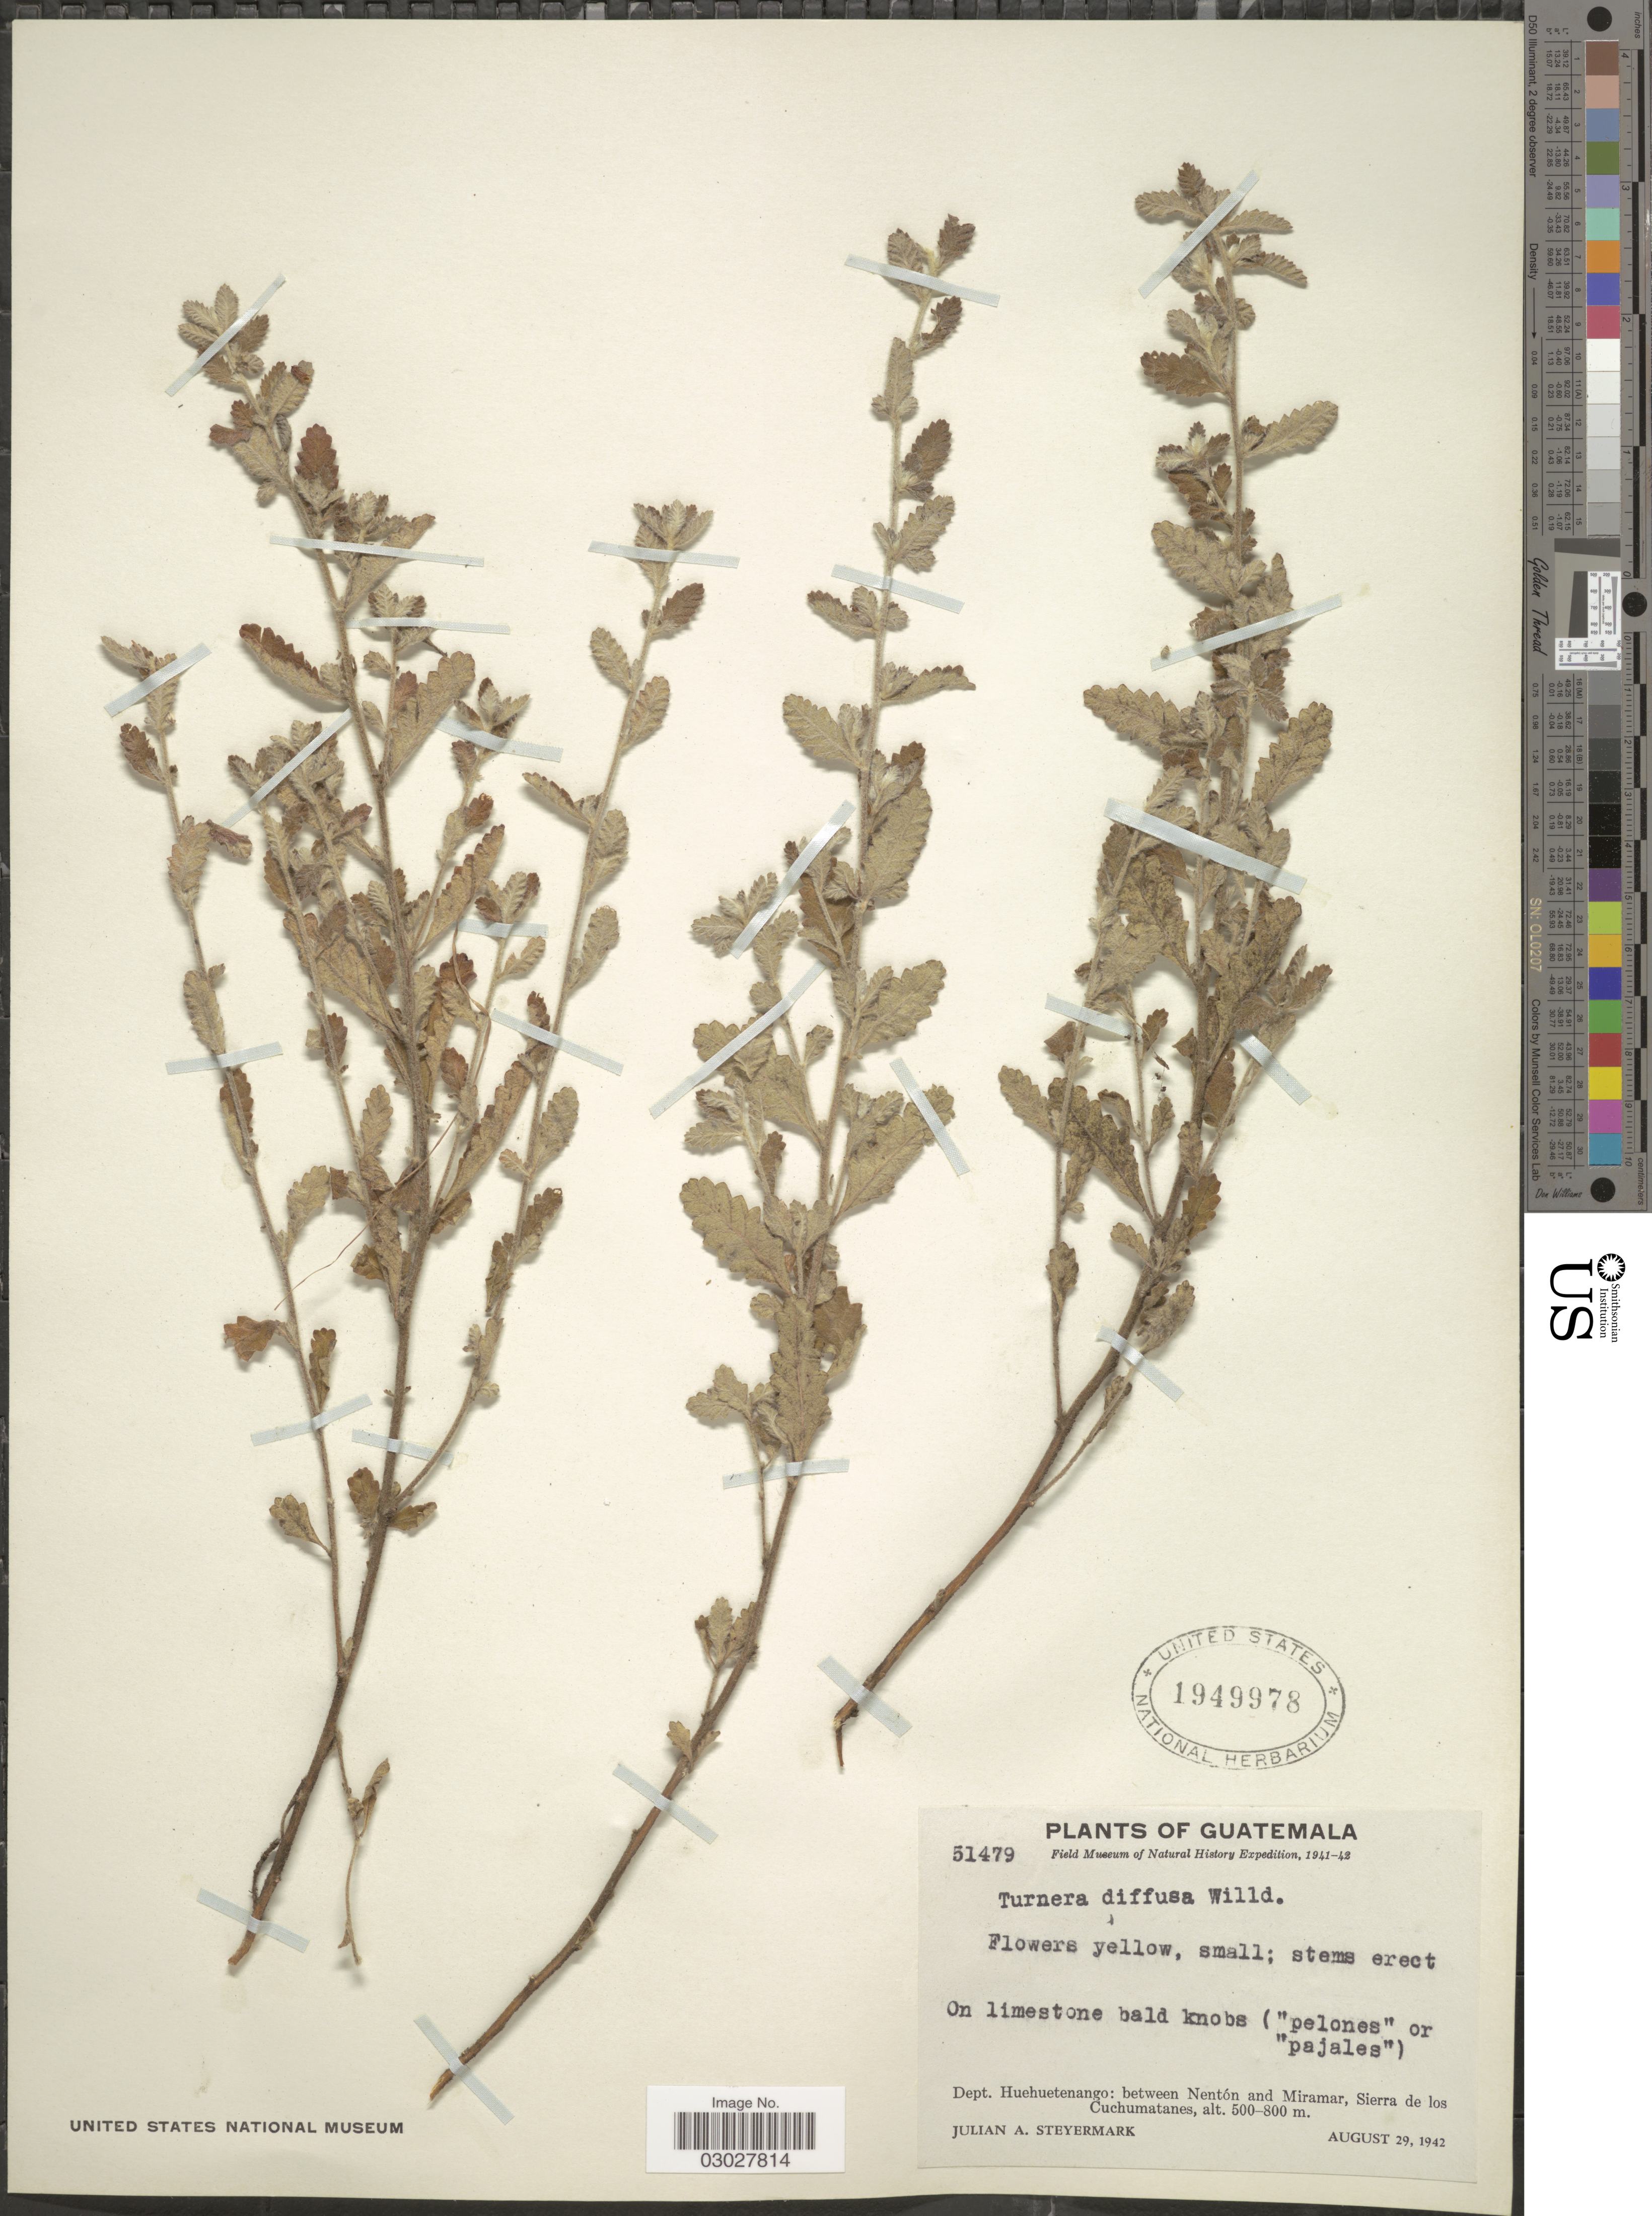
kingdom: Plantae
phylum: Tracheophyta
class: Magnoliopsida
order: Malpighiales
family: Turneraceae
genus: Turnera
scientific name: Turnera diffusa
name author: Willd. ex Schult.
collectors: J. Steyermark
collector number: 51479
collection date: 1942-08-29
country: Guatemala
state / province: Huehuetenango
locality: On limestone bald knobs ("pelones" or "pajales"). Dept. Huehuetenango: between Nentón and Miramar, Sierra de los Cuchumatanes.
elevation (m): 500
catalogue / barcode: US 1949978